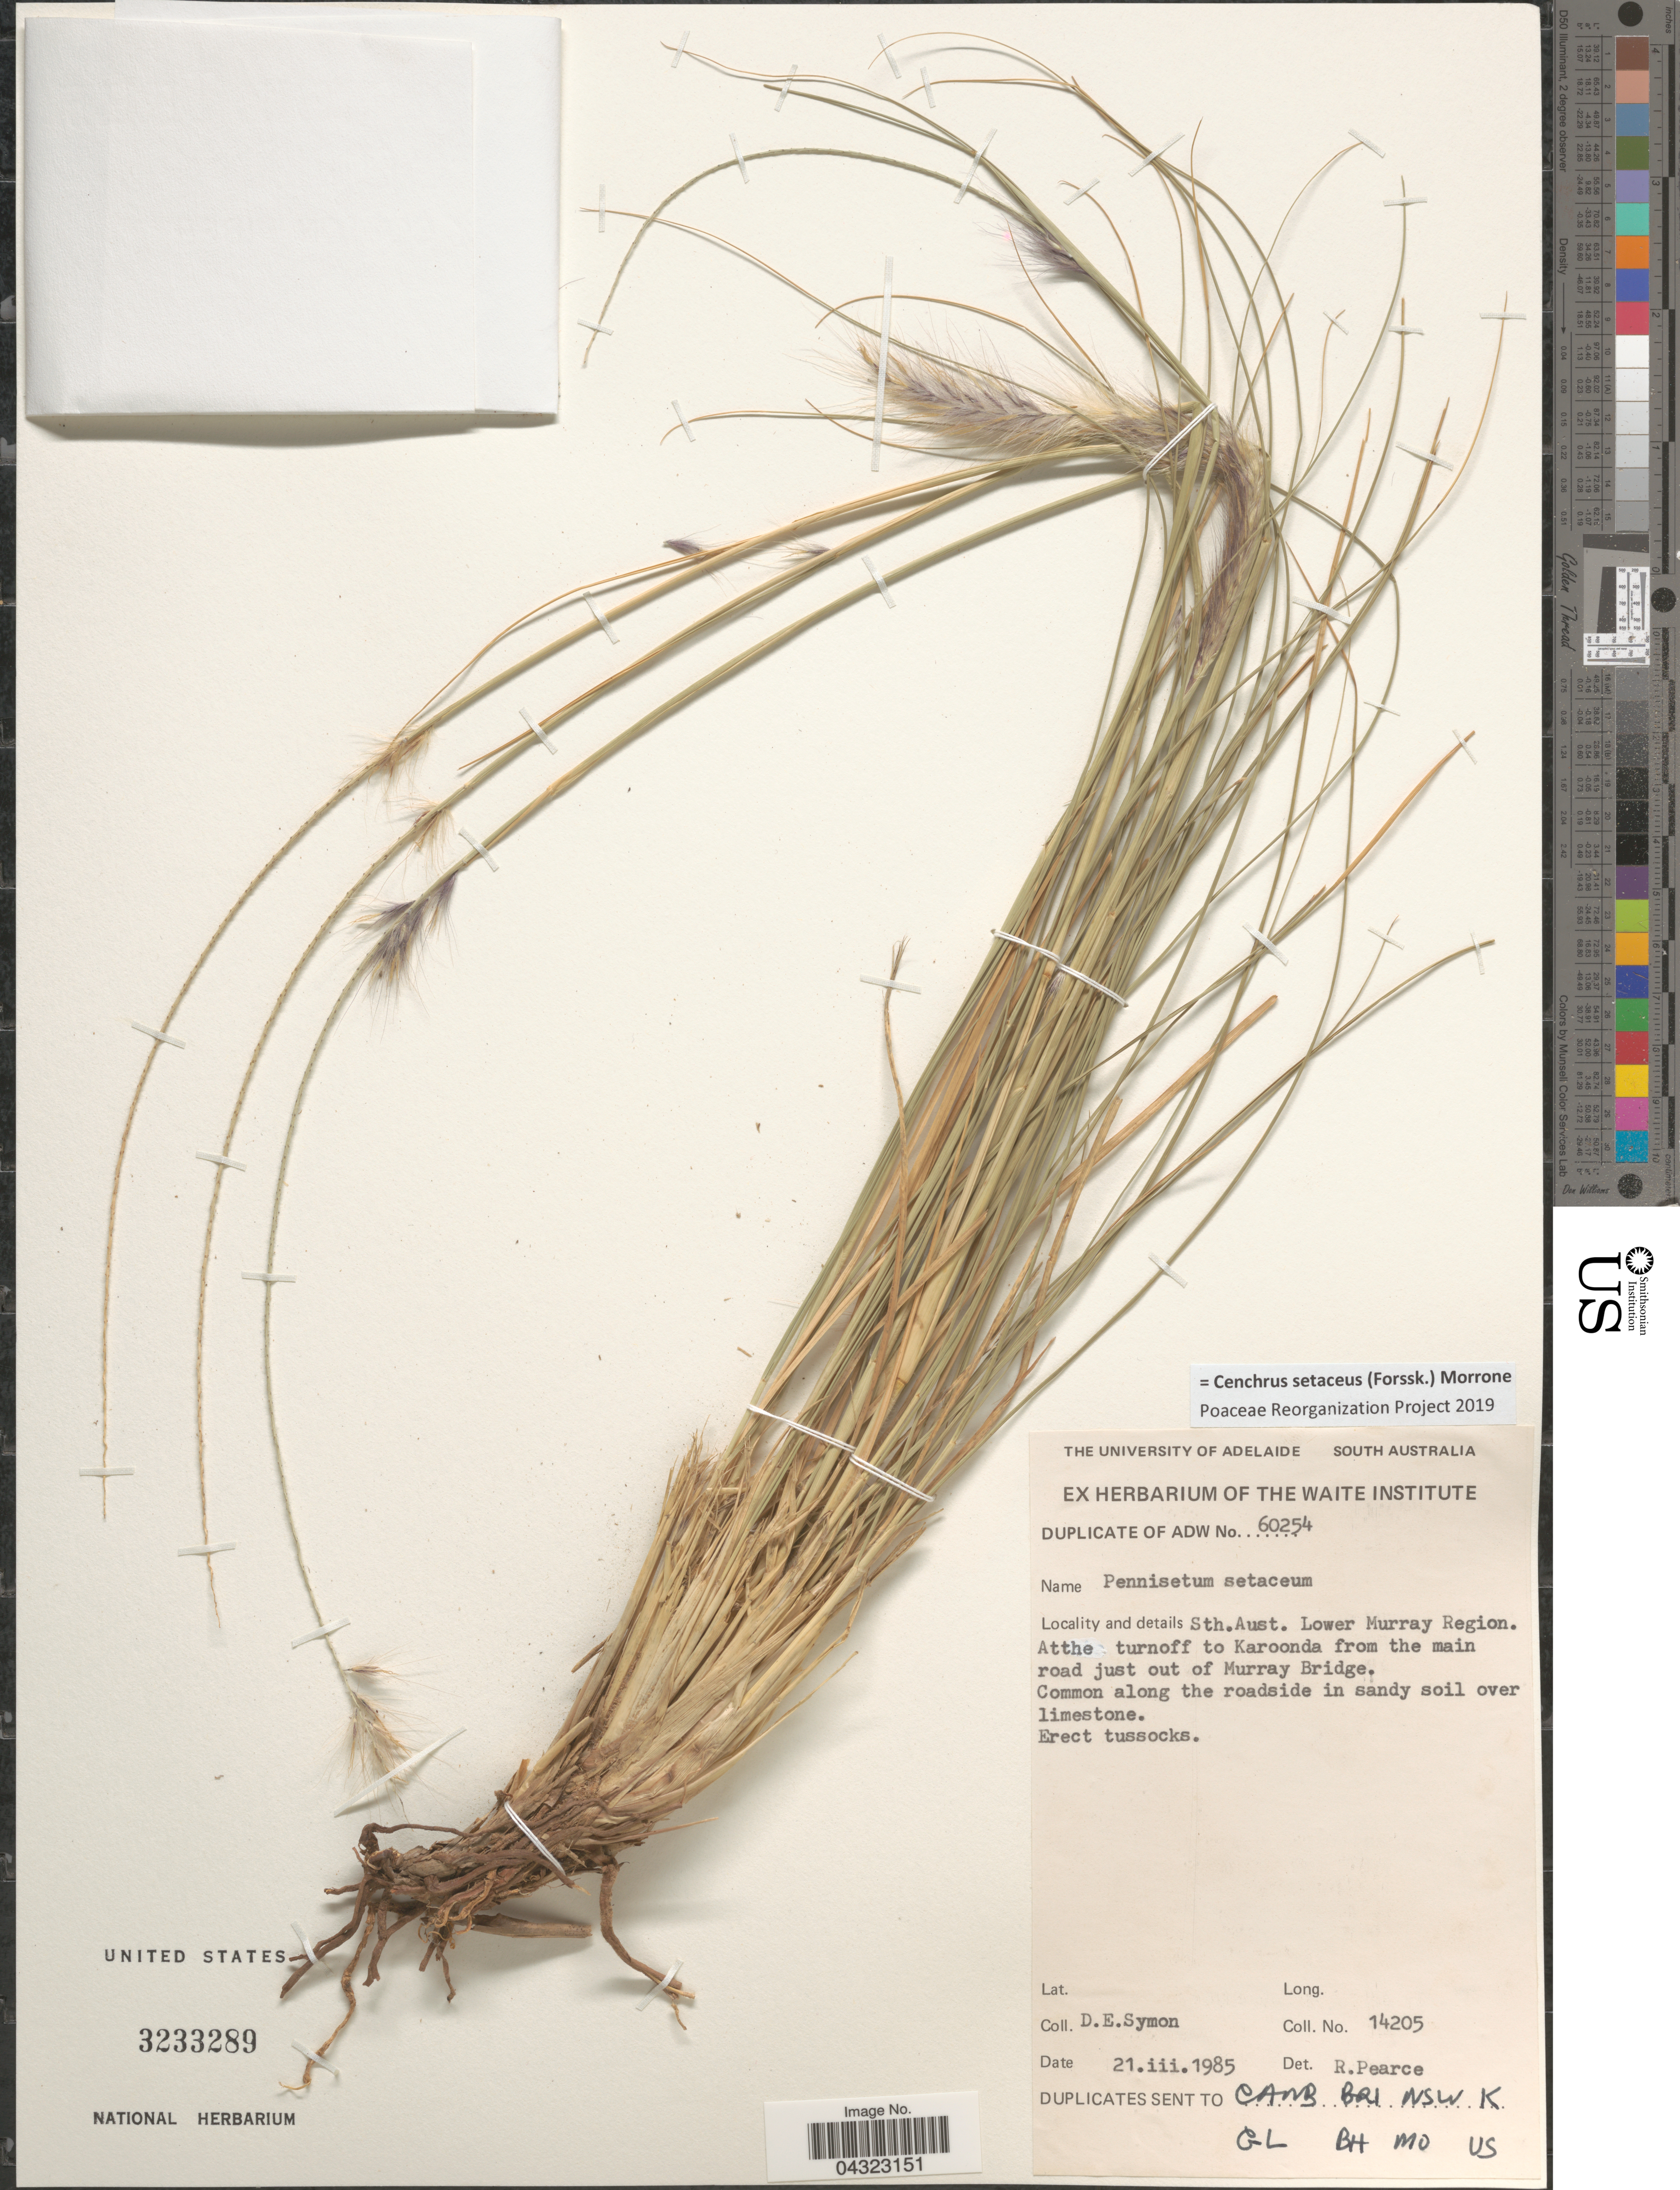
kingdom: Plantae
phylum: Tracheophyta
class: Liliopsida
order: Poales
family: Poaceae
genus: Cenchrus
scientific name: Cenchrus setaceus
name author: (Forssk.) Morrone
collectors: D. Symon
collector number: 14205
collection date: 1985-03-21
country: Australia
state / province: South Australia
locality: Sth. Aust. Lower Murray Region. Atthe turnoff to Karoonda from the main road just out of Murray Bridge. Common along the roadside in sandy soil over limestone.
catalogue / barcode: US 3233289